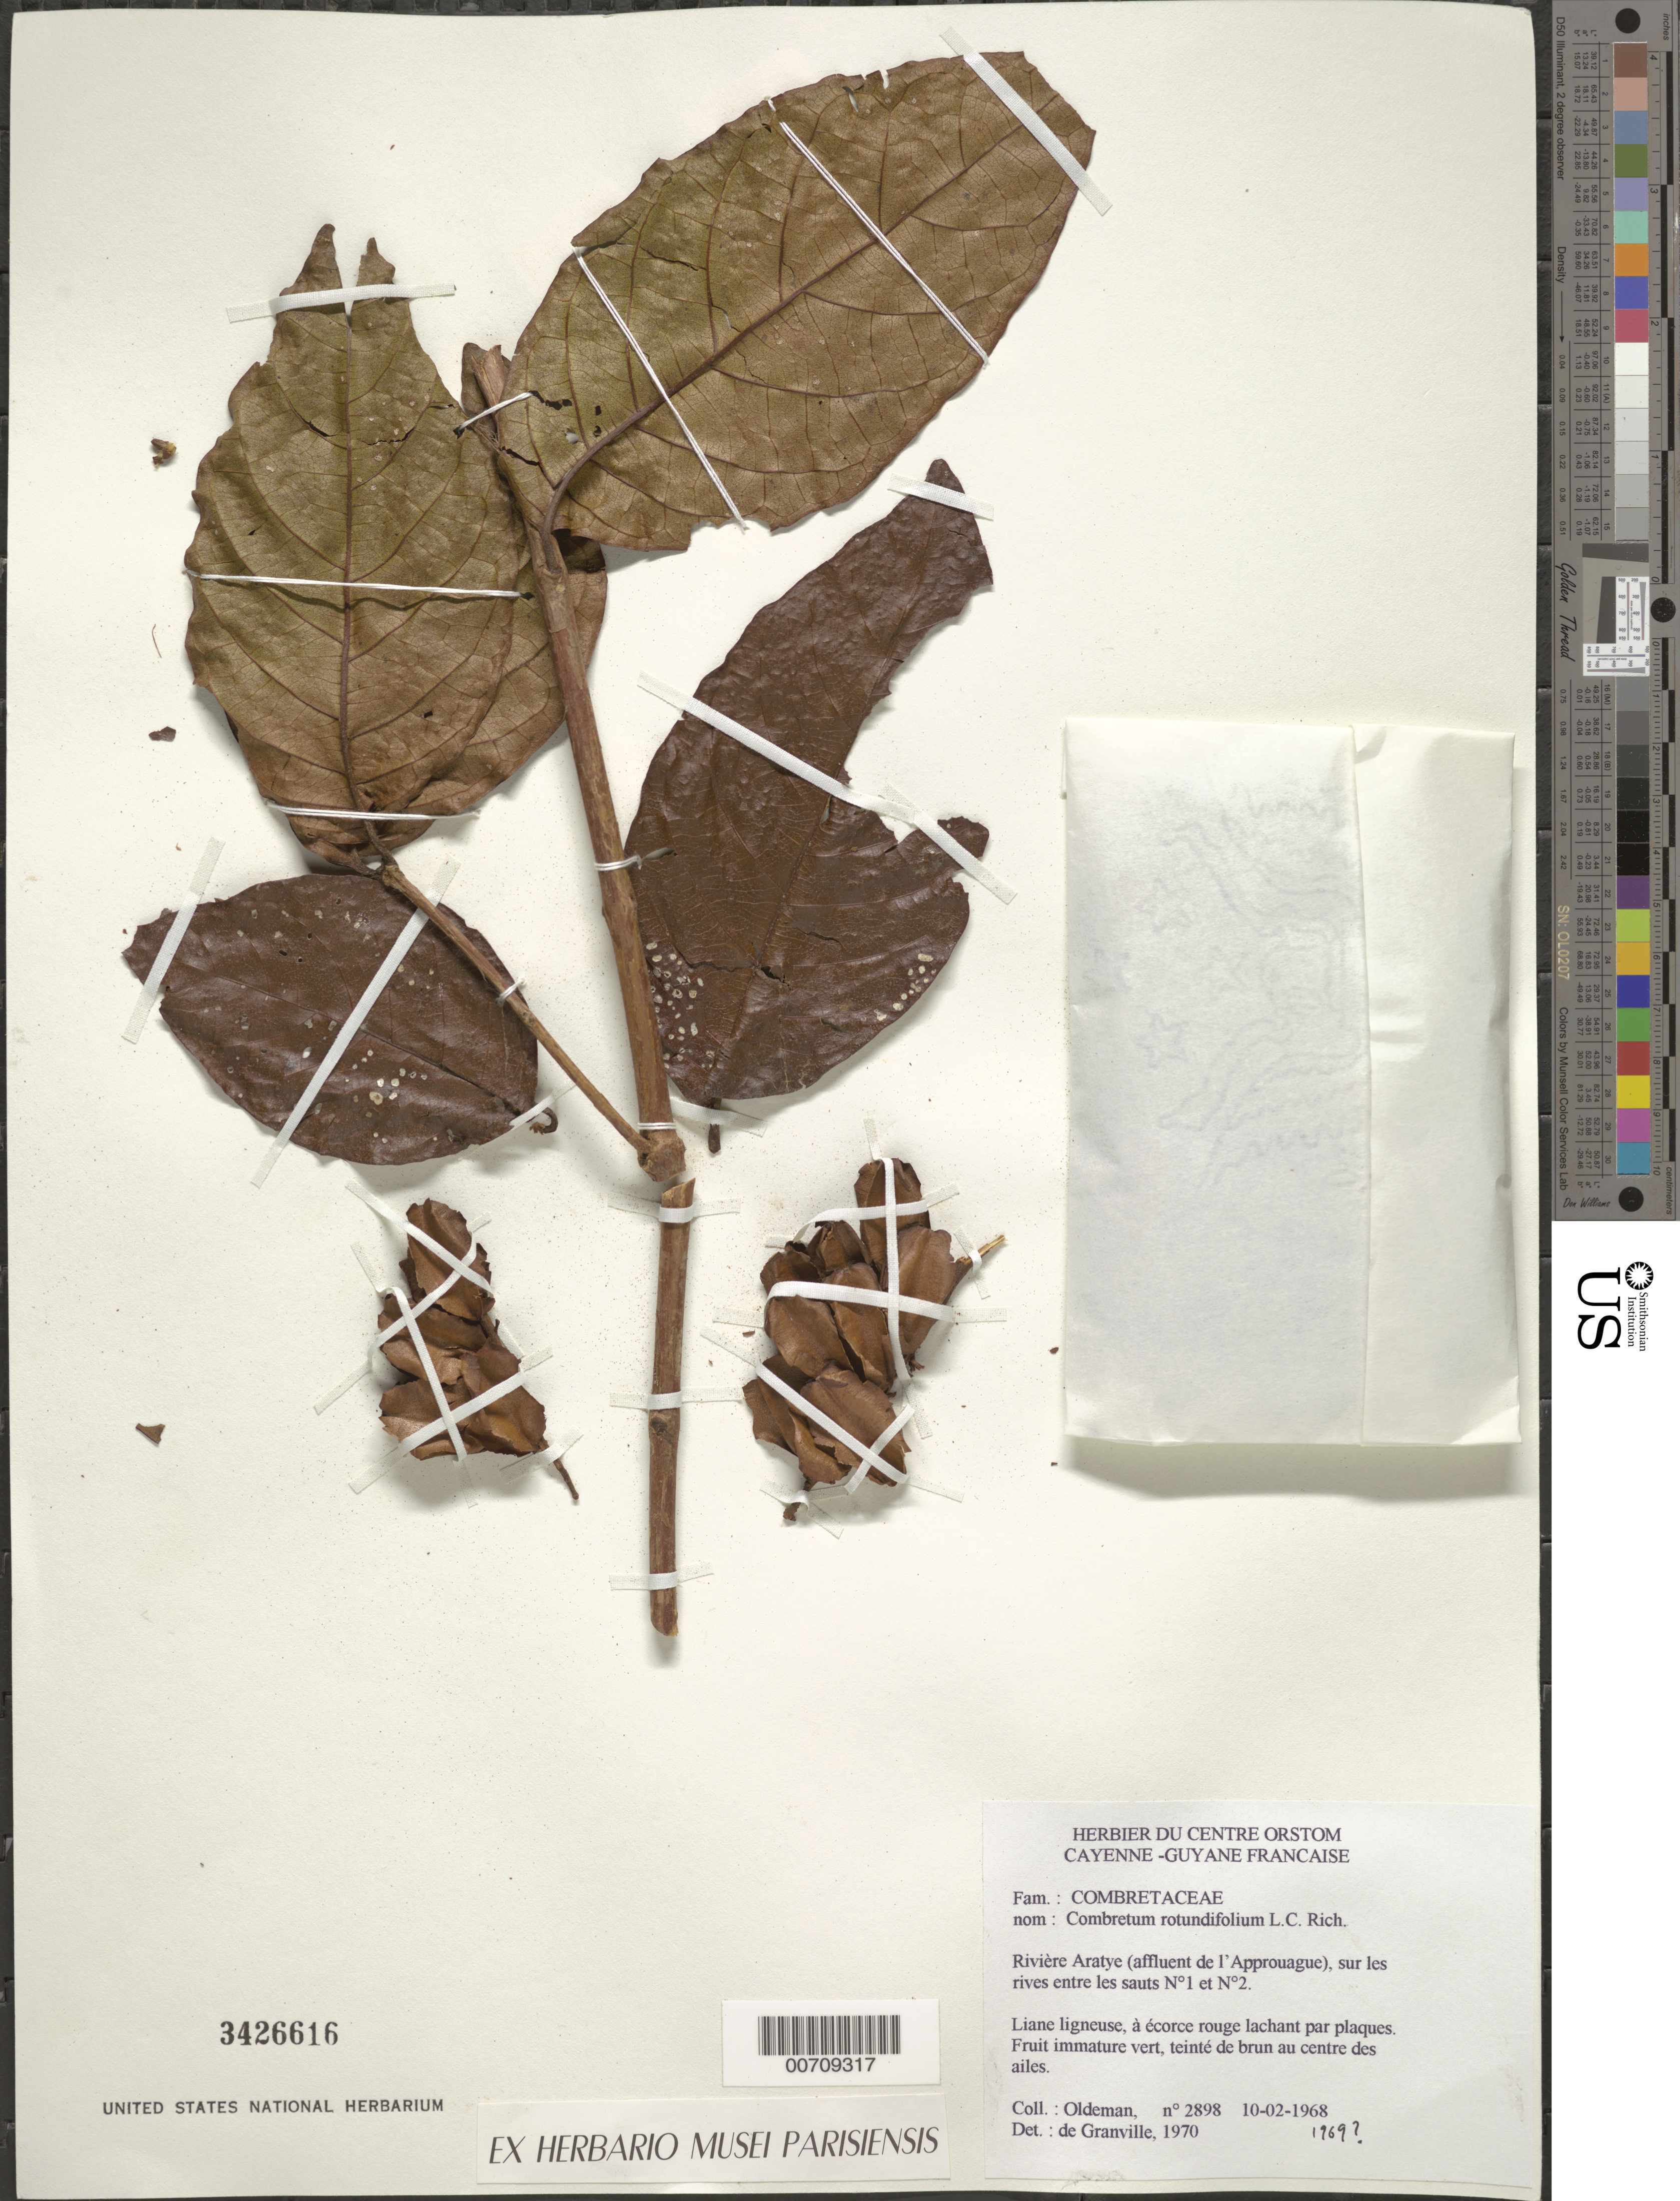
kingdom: Plantae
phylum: Tracheophyta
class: Magnoliopsida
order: Myrtales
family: Combretaceae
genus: Combretum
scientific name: Combretum rotundifolium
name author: Rich.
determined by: Granville, J. J. de, (CAY), Institut de Recherche pour le Developpement (IRD) (FRENCH GUIANA)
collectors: R. Oldeman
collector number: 2898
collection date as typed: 10-Feb-68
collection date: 1968-02-10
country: French Guiana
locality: Rivière Arataye (affluent de l'Approuague), sur les rives entre les Sauts no. 1 & 2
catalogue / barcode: US 3426616